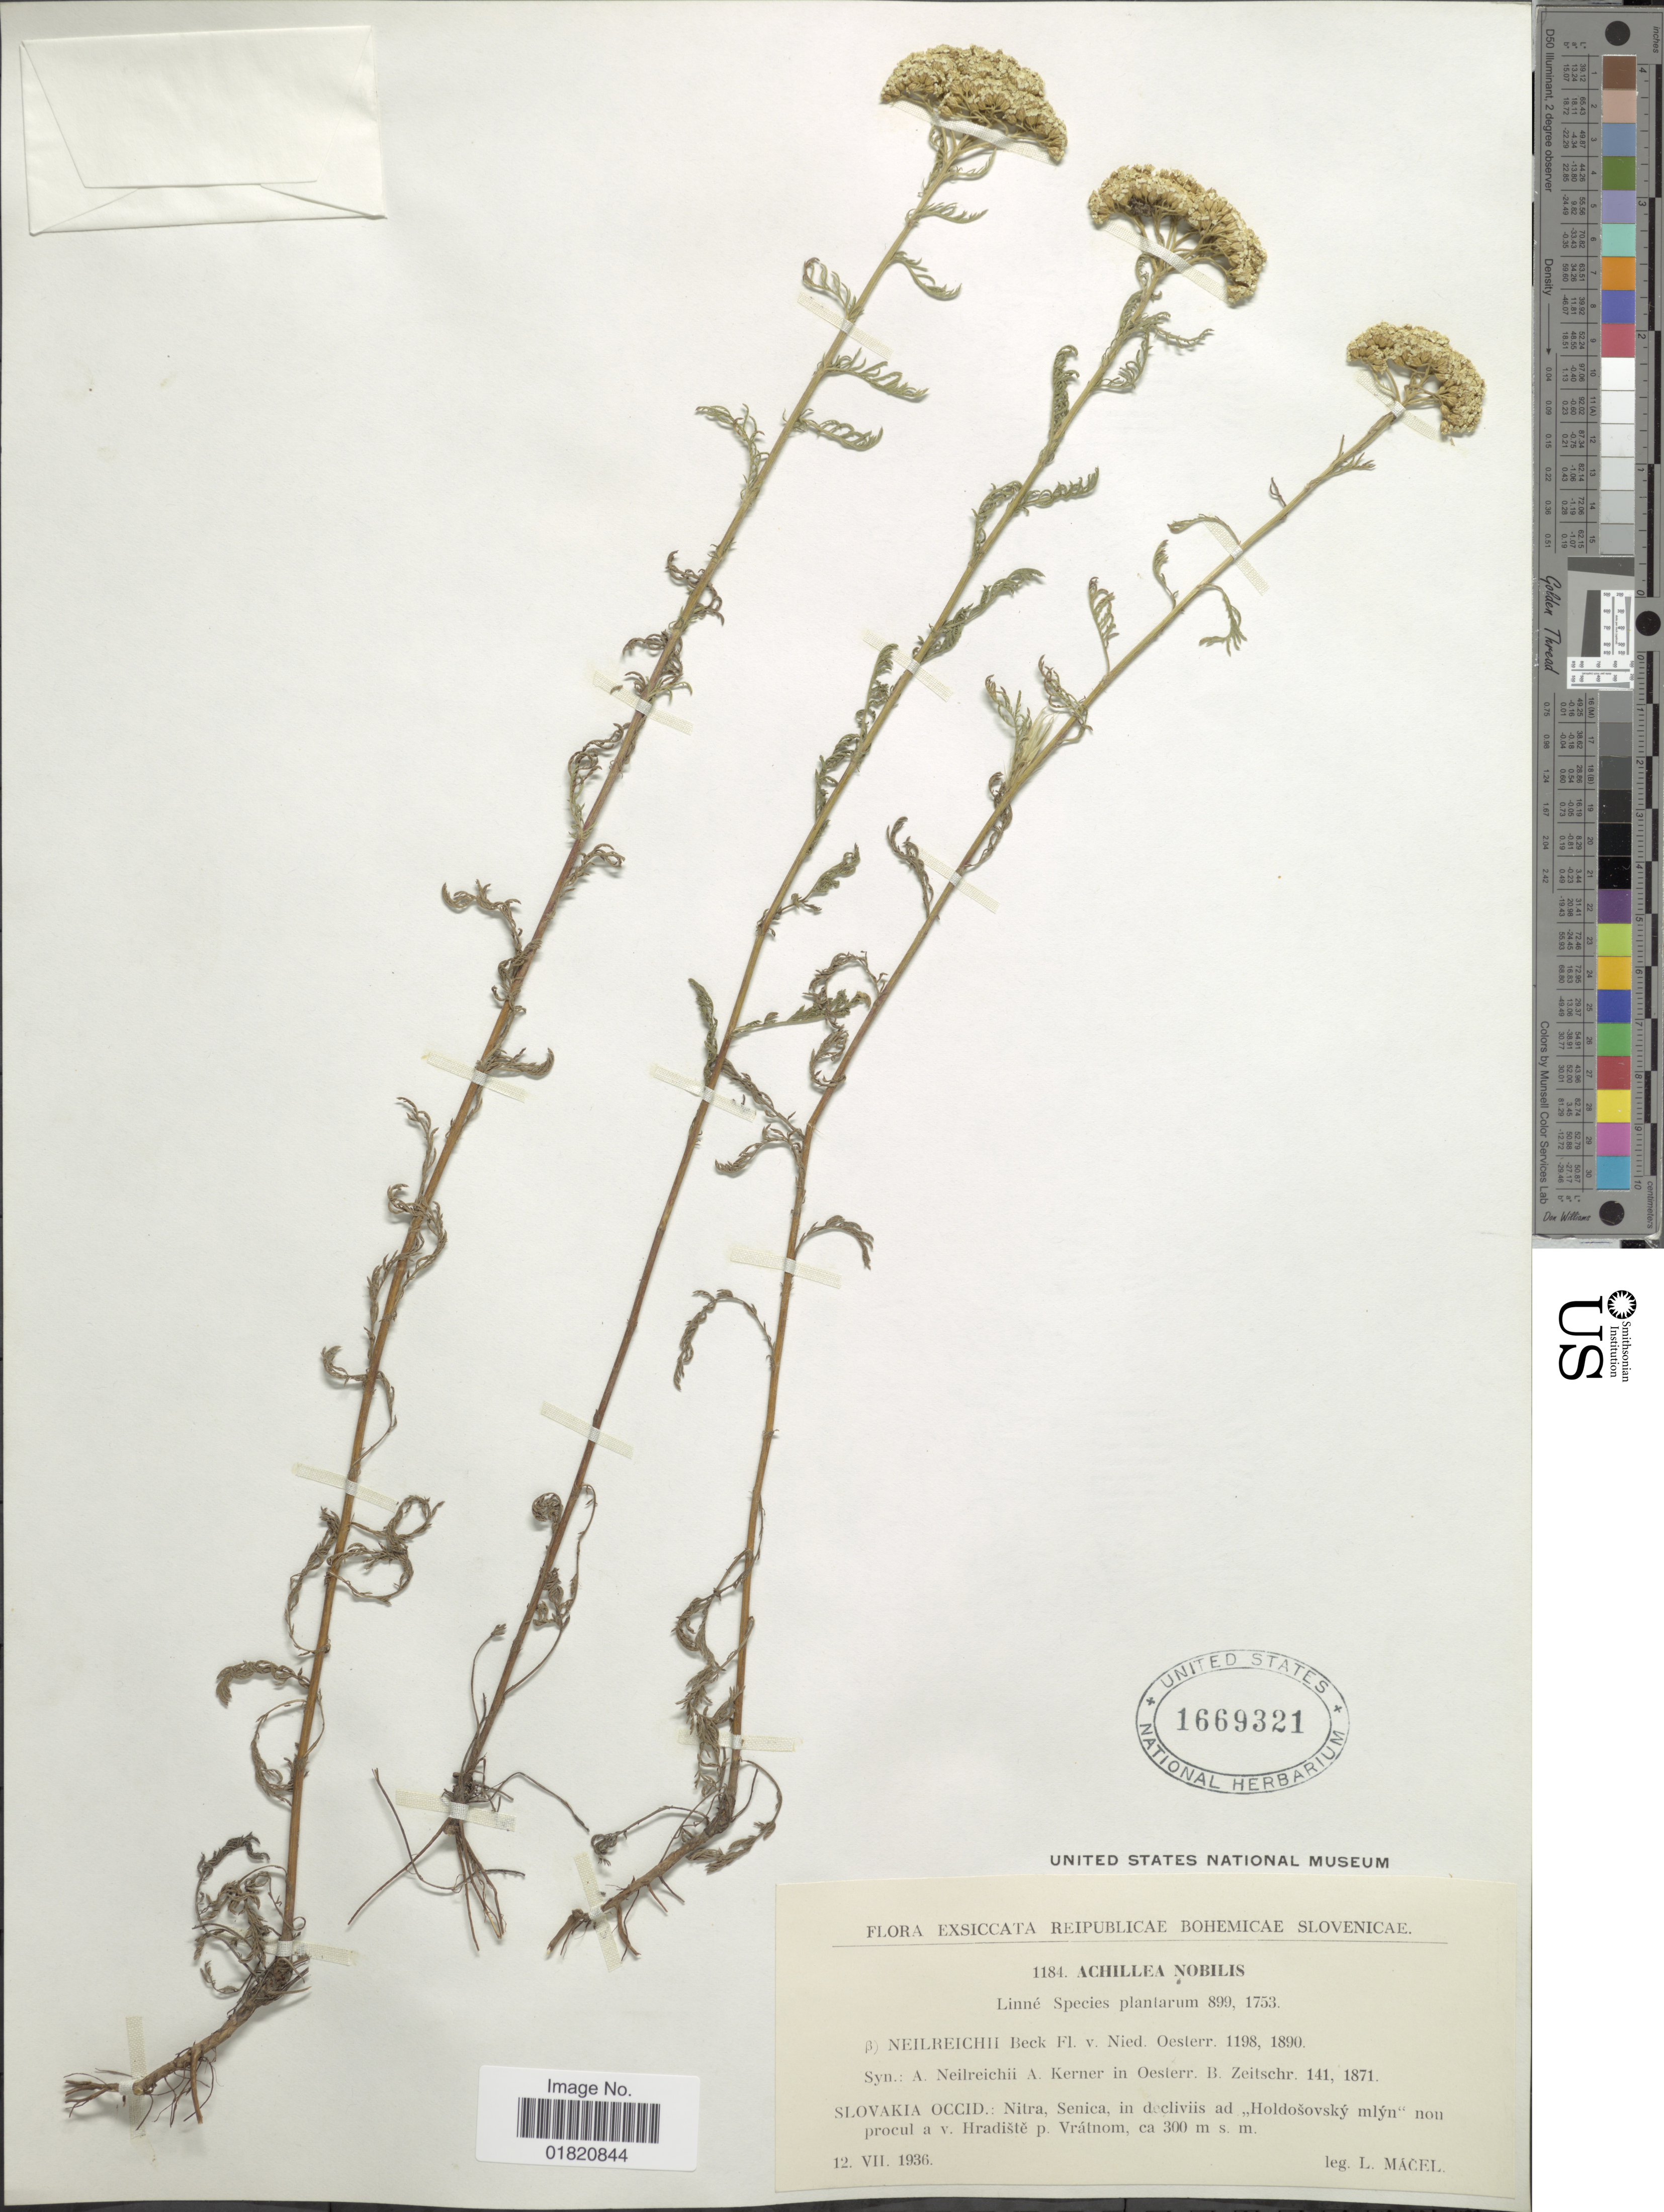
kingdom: Plantae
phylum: Tracheophyta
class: Magnoliopsida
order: Asterales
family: Asteraceae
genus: Achillea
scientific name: Achillea nobilis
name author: L.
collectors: L. Macel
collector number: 1184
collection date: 1936-07-12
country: Slovakia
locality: Reipublicae Bohemicae Slovenicae. Slovakia occid.: Nitra, Senica, in decliviis ad "Holdošovsky mlyn" nou procul a v. Hradište p. Vrátnom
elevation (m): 300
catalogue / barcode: US 1669321